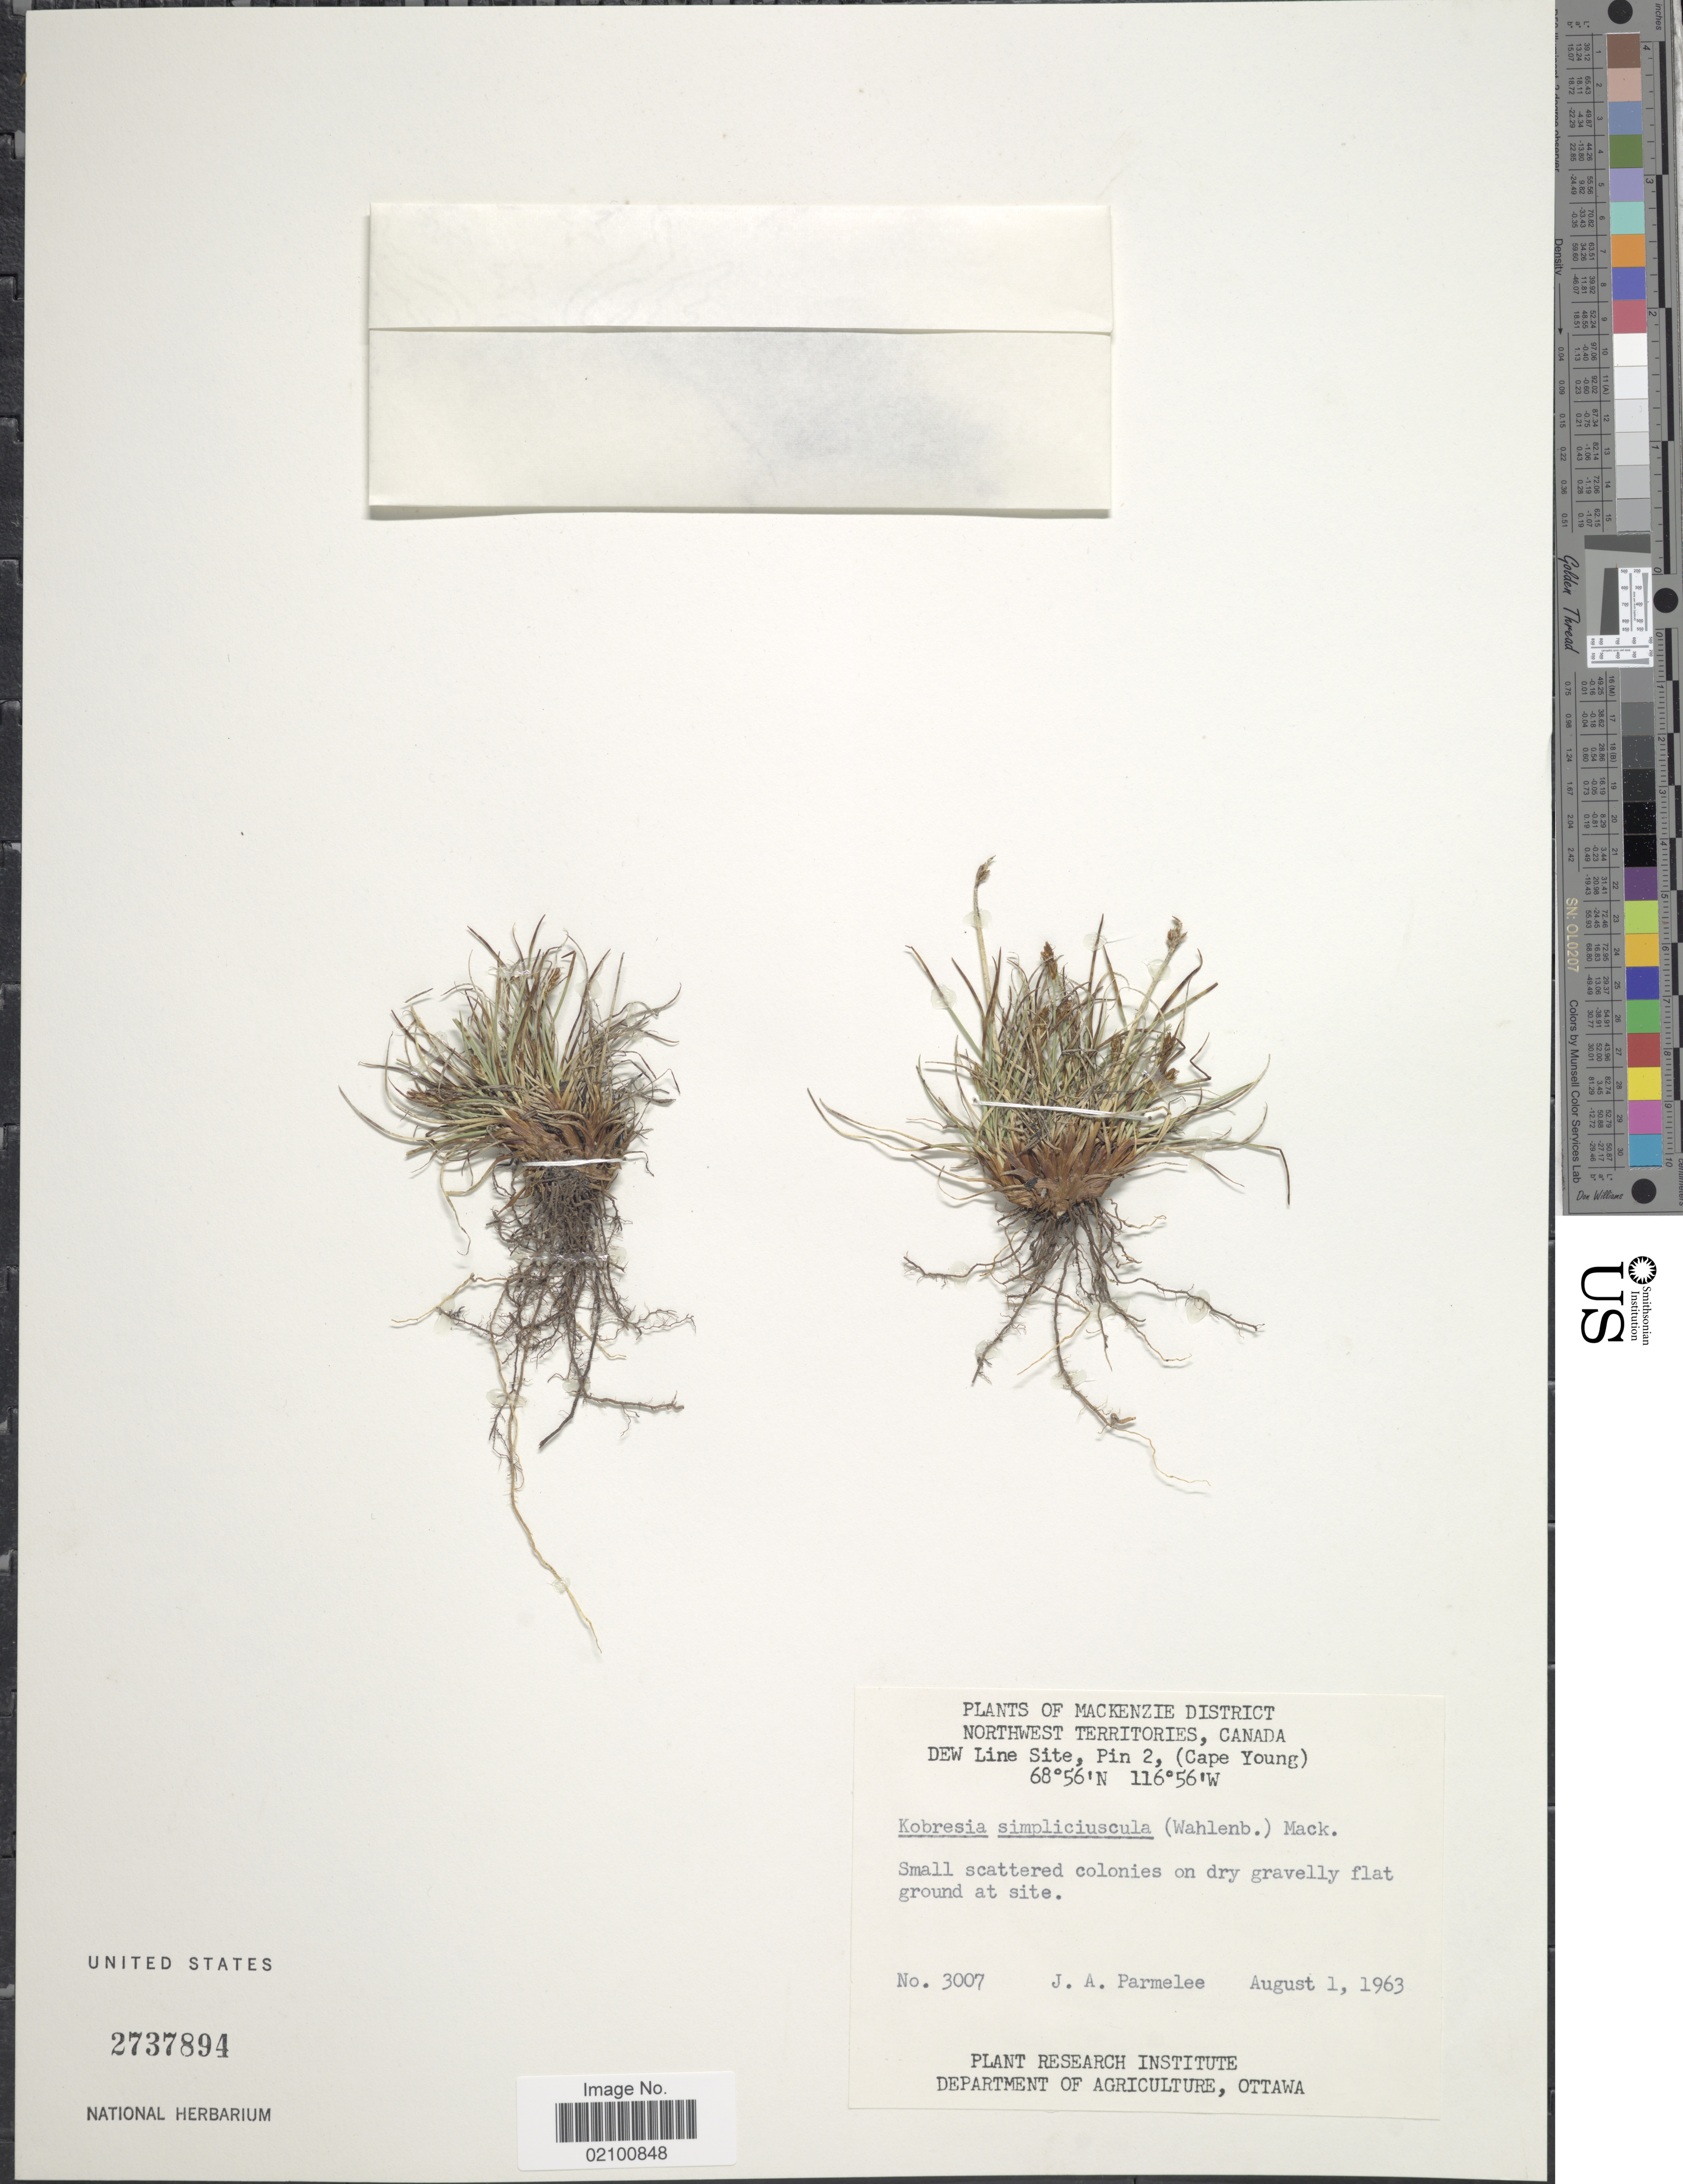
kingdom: Plantae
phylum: Tracheophyta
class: Liliopsida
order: Poales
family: Cyperaceae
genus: Carex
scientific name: Carex simpliciuscula subsp. simpliciuscula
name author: Wahlenb.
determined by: Strong, M. T., (US), Smithsonian Institution - National Museum of Natural History (UNITED STATES)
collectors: J. A. Parmelee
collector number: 3007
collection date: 1963-08-01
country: Canada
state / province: Northwest Territories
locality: Mackenzie District, DEW Line Site, Pin 2 (Cape Young)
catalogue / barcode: US 2737894